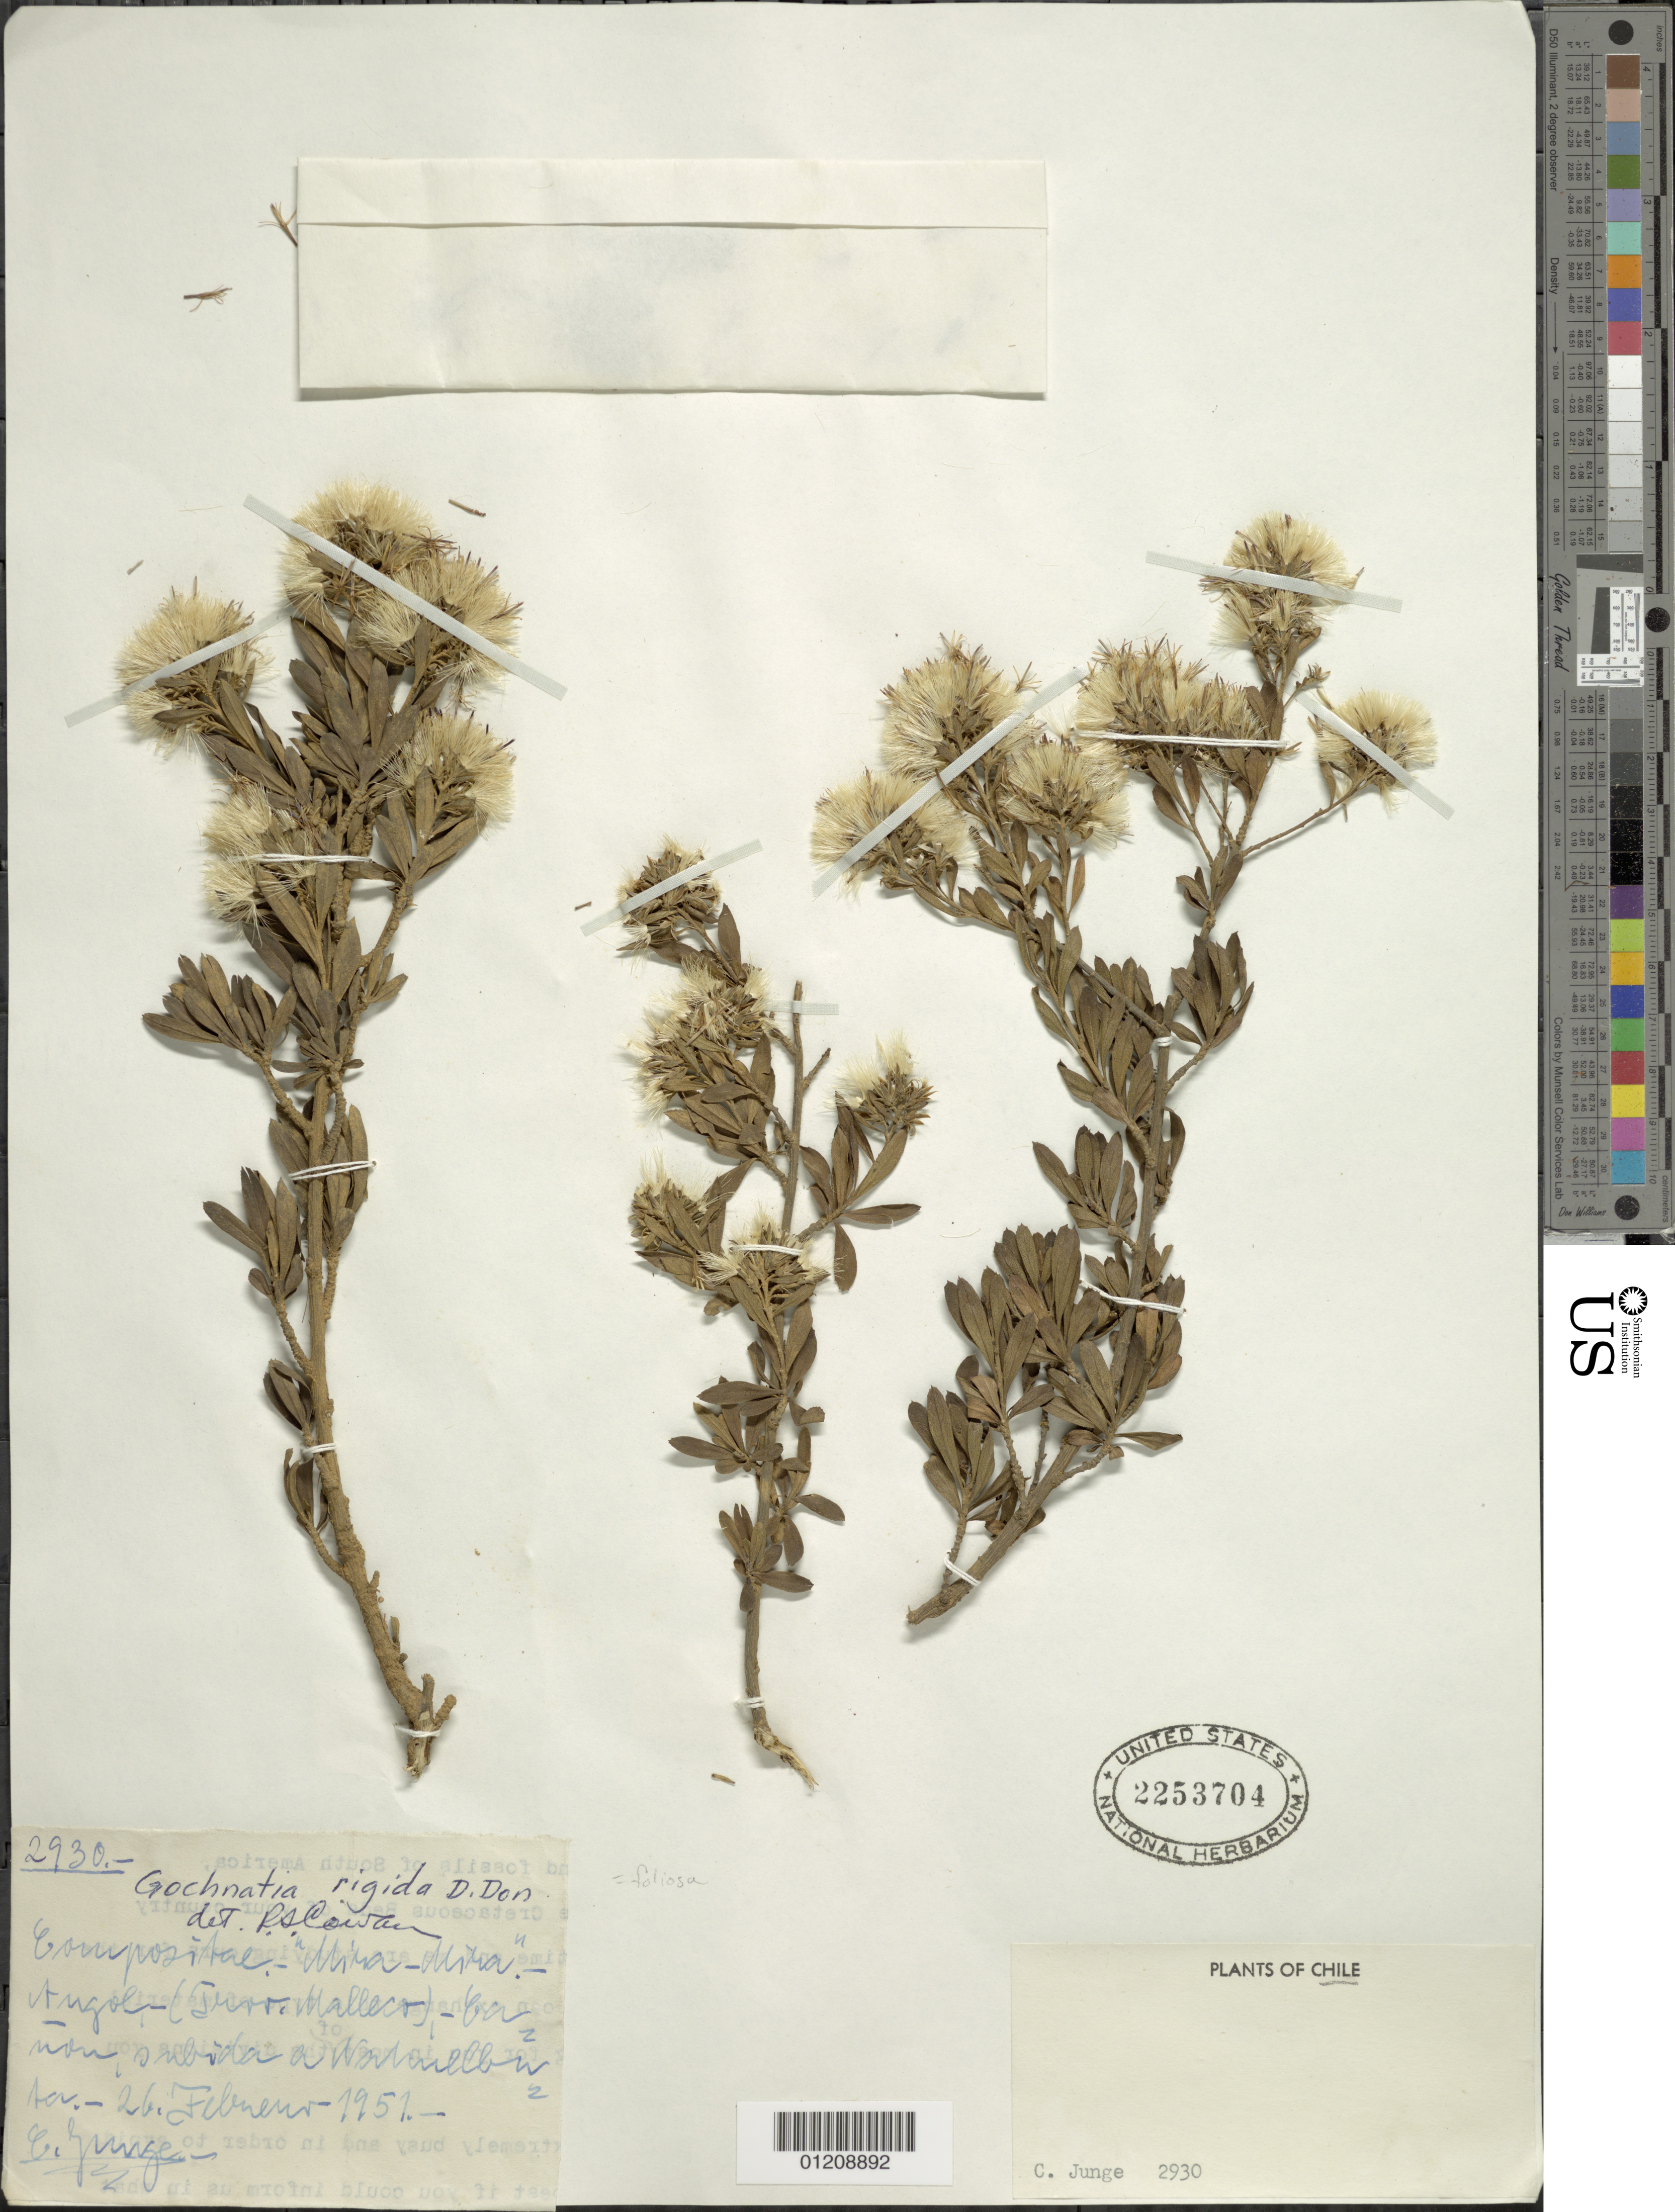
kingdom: Plantae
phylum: Tracheophyta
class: Magnoliopsida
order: Asterales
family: Asteraceae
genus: Gochnatia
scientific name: Gochnatia rigida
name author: D. Don ex Hook. & Arn.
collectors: C. Junge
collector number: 2930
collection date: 1951-02-26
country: Chile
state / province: Araucanía (IX)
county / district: Malleco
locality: "Mira-Mira"; Dept. Angol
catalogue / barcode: US 2253704